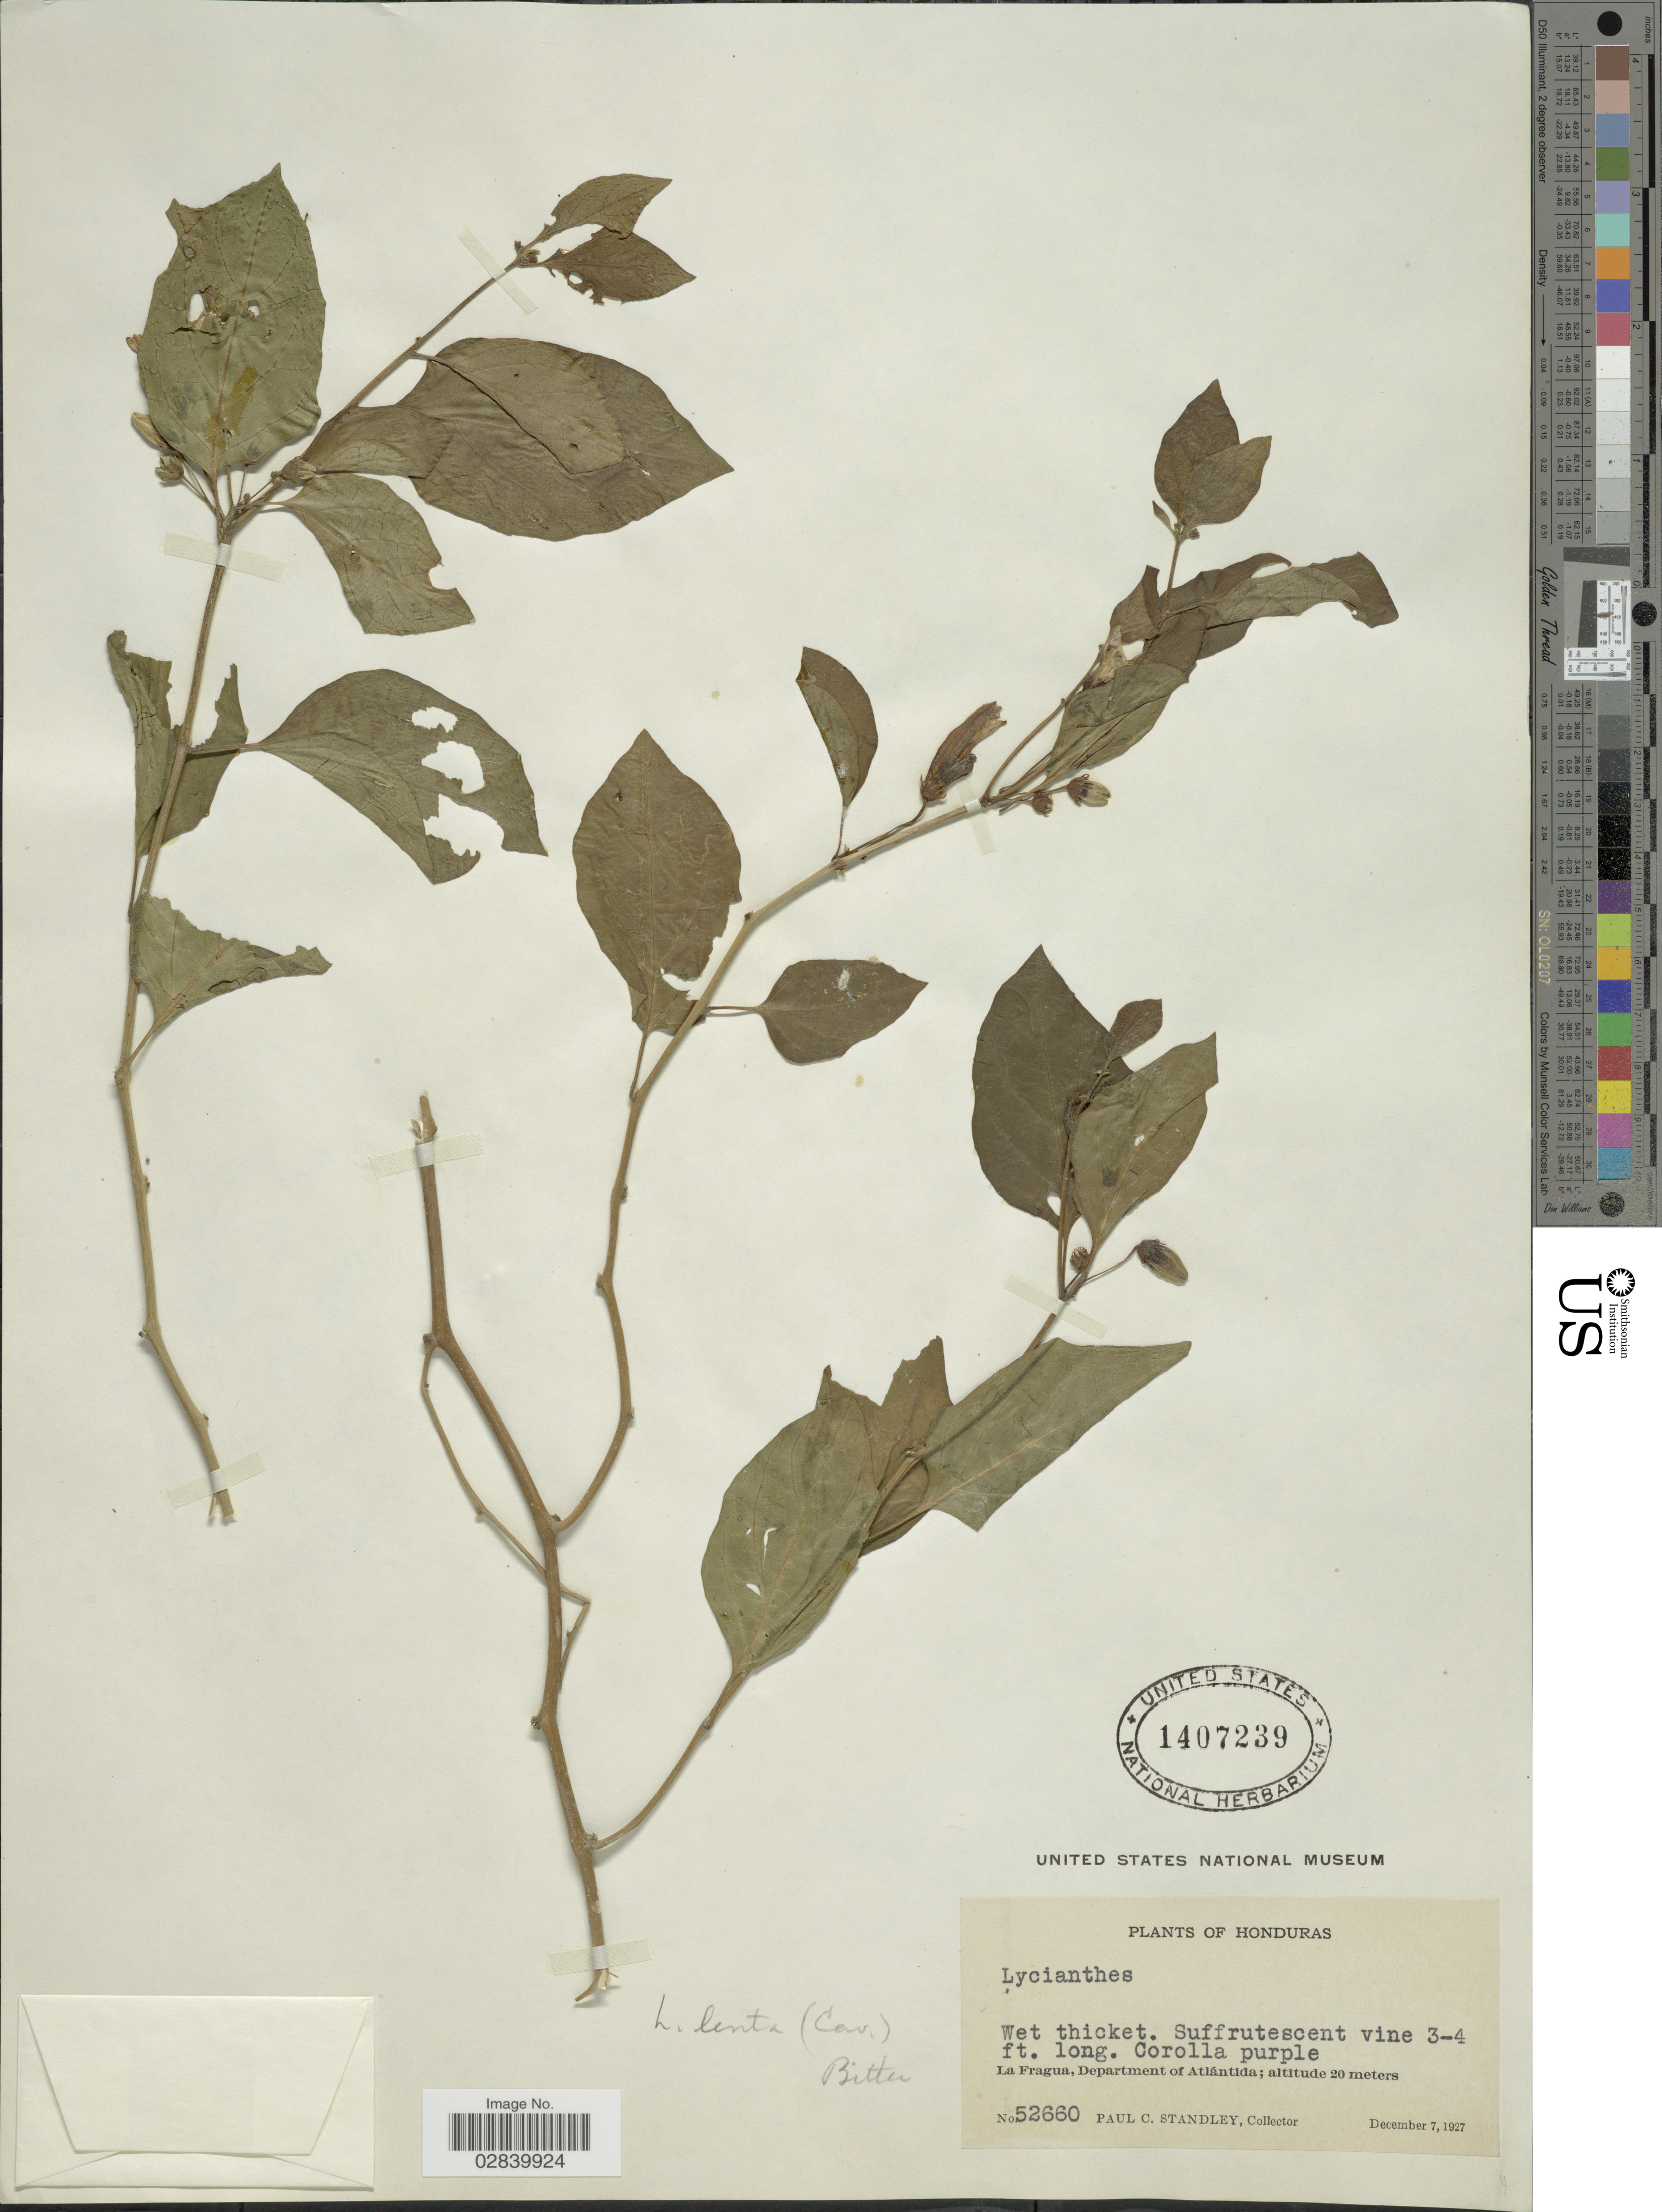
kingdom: Plantae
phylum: Tracheophyta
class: Magnoliopsida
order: Solanales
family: Solanaceae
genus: Lycianthes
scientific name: Lycianthes lenta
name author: (Cav.) Bitter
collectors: P. C. Standley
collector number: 52660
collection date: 1927-12-07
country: Honduras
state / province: Atlántida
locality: La Fragua, Department of Atlántida.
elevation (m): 20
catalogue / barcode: US 1407239